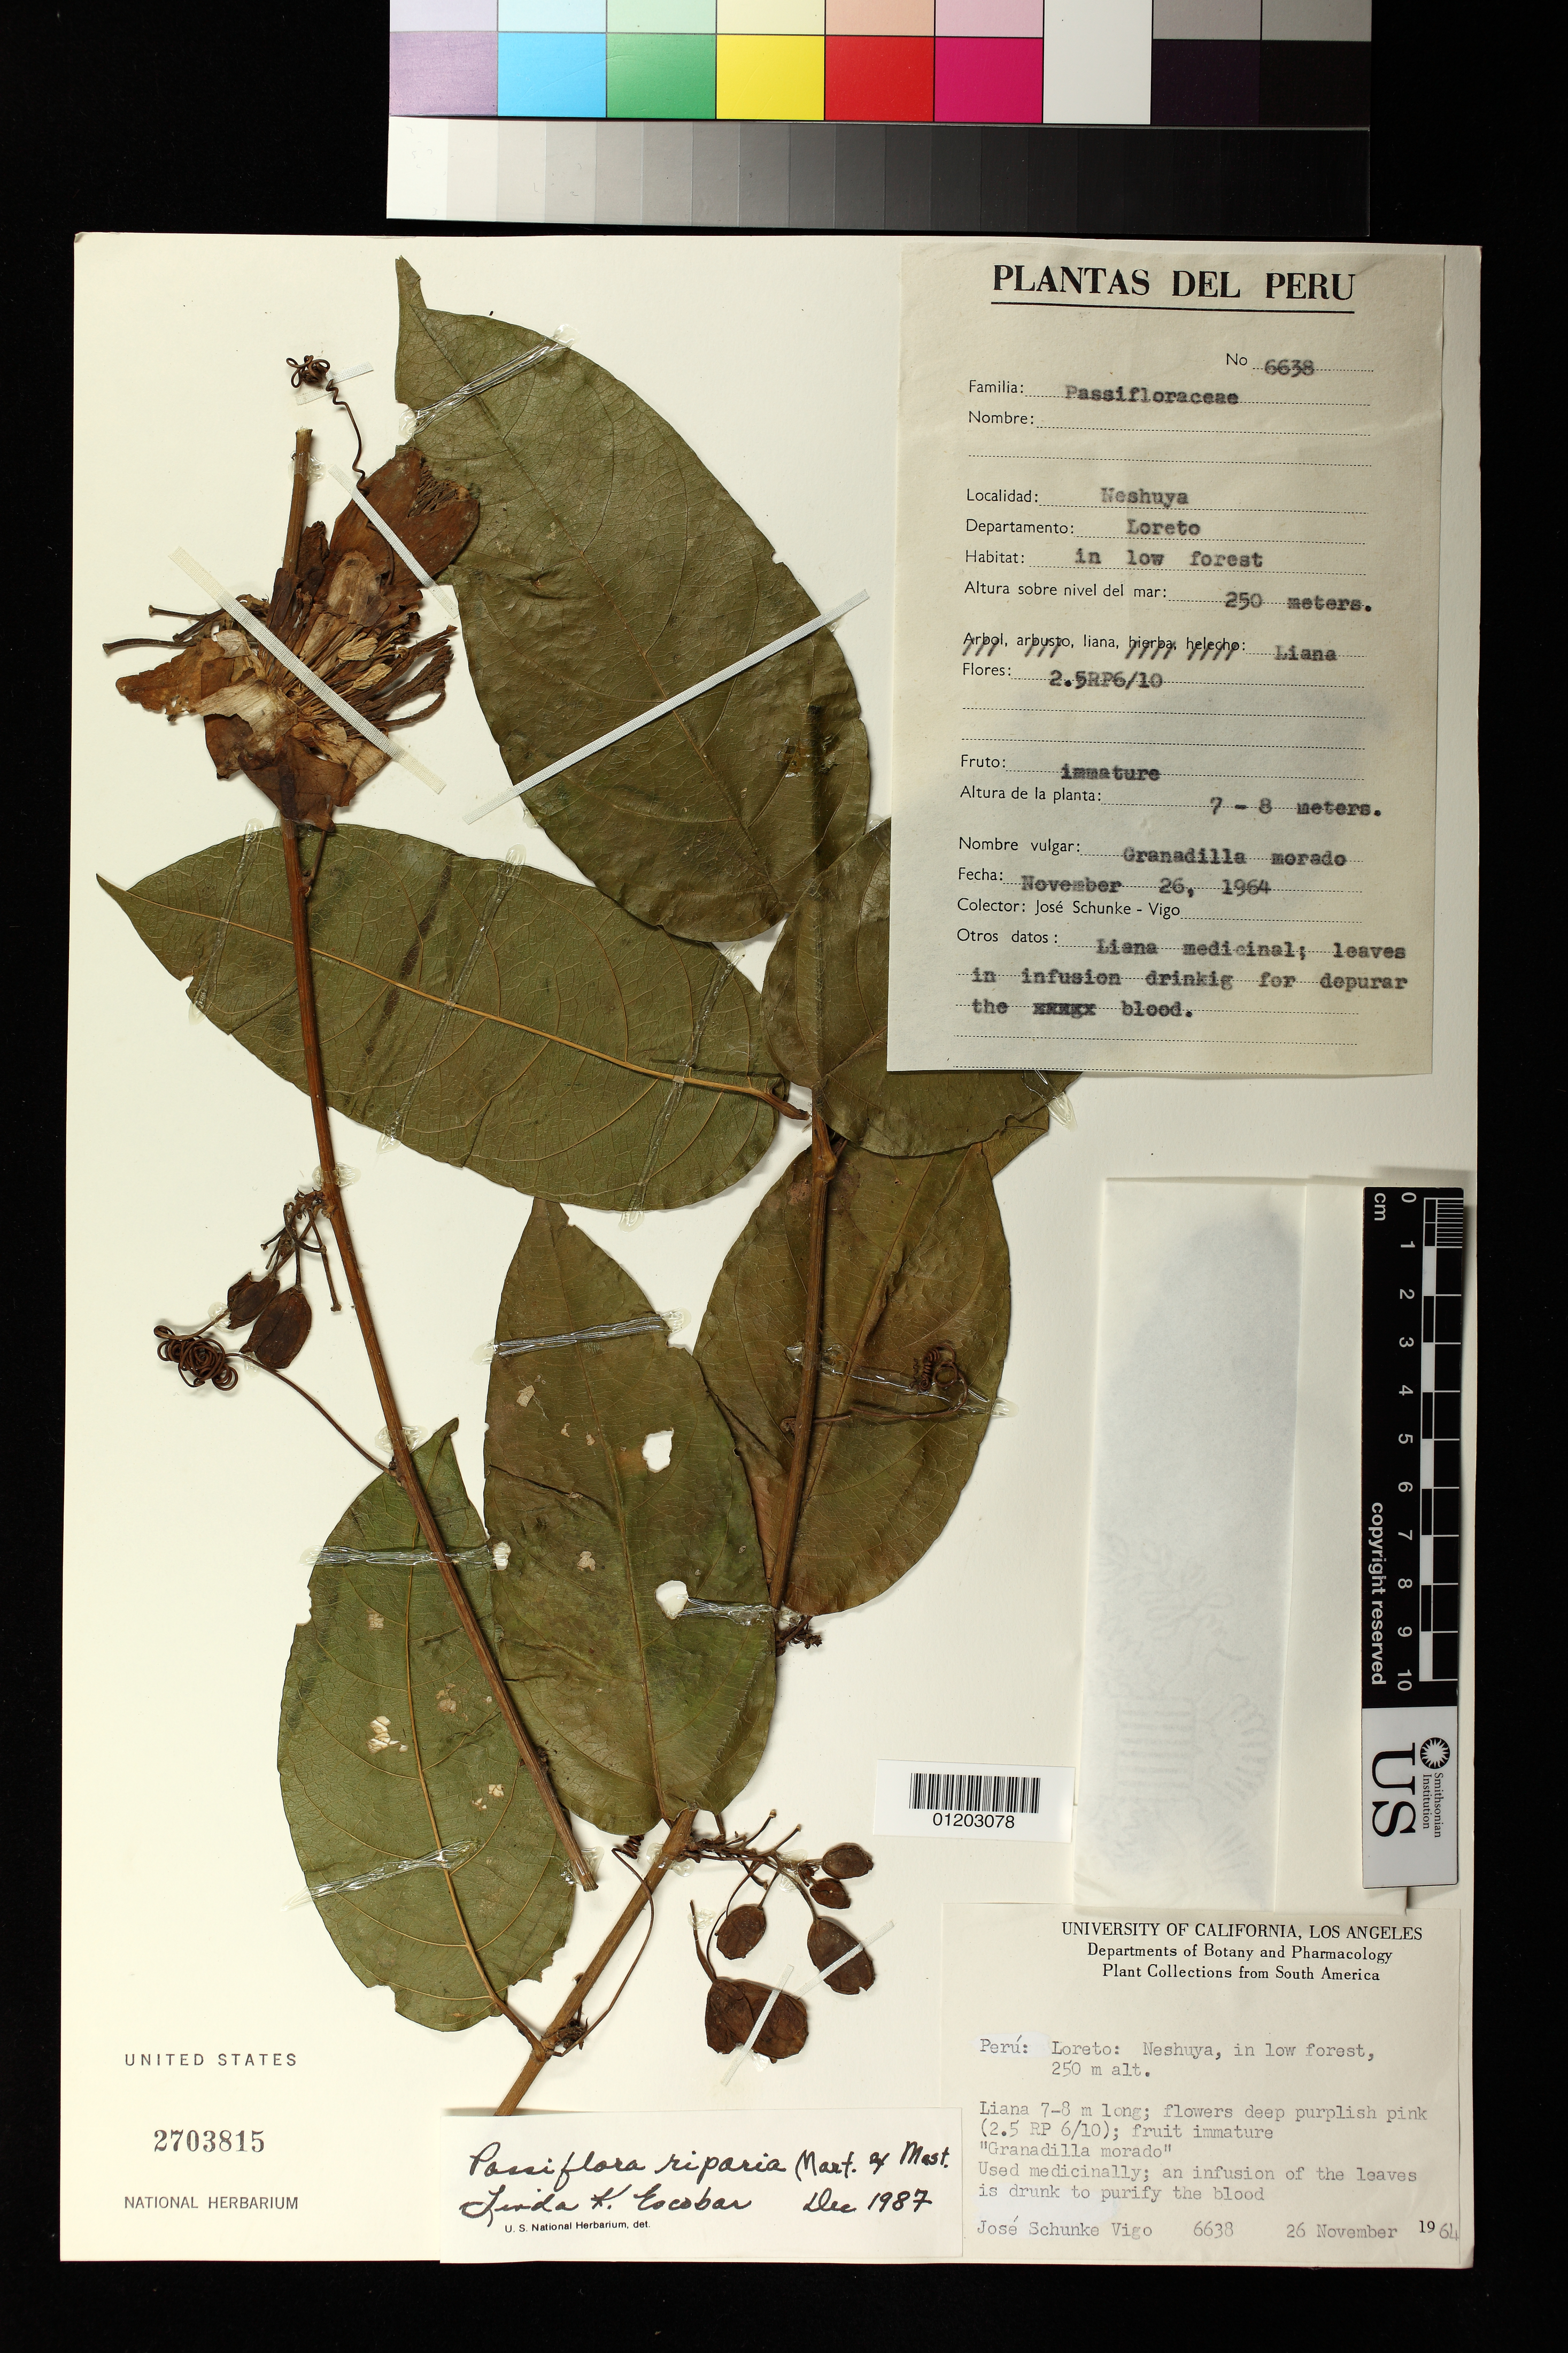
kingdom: Plantae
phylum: Tracheophyta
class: Magnoliopsida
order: Malpighiales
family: Passifloraceae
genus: Passiflora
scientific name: Passiflora riparia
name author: Mart. ex Mast.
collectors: J. Schunke Vigo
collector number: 6638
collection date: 1964-11-26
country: Peru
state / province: Loreto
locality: Neshuya; in low forest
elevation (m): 250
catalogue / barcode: US 2703815